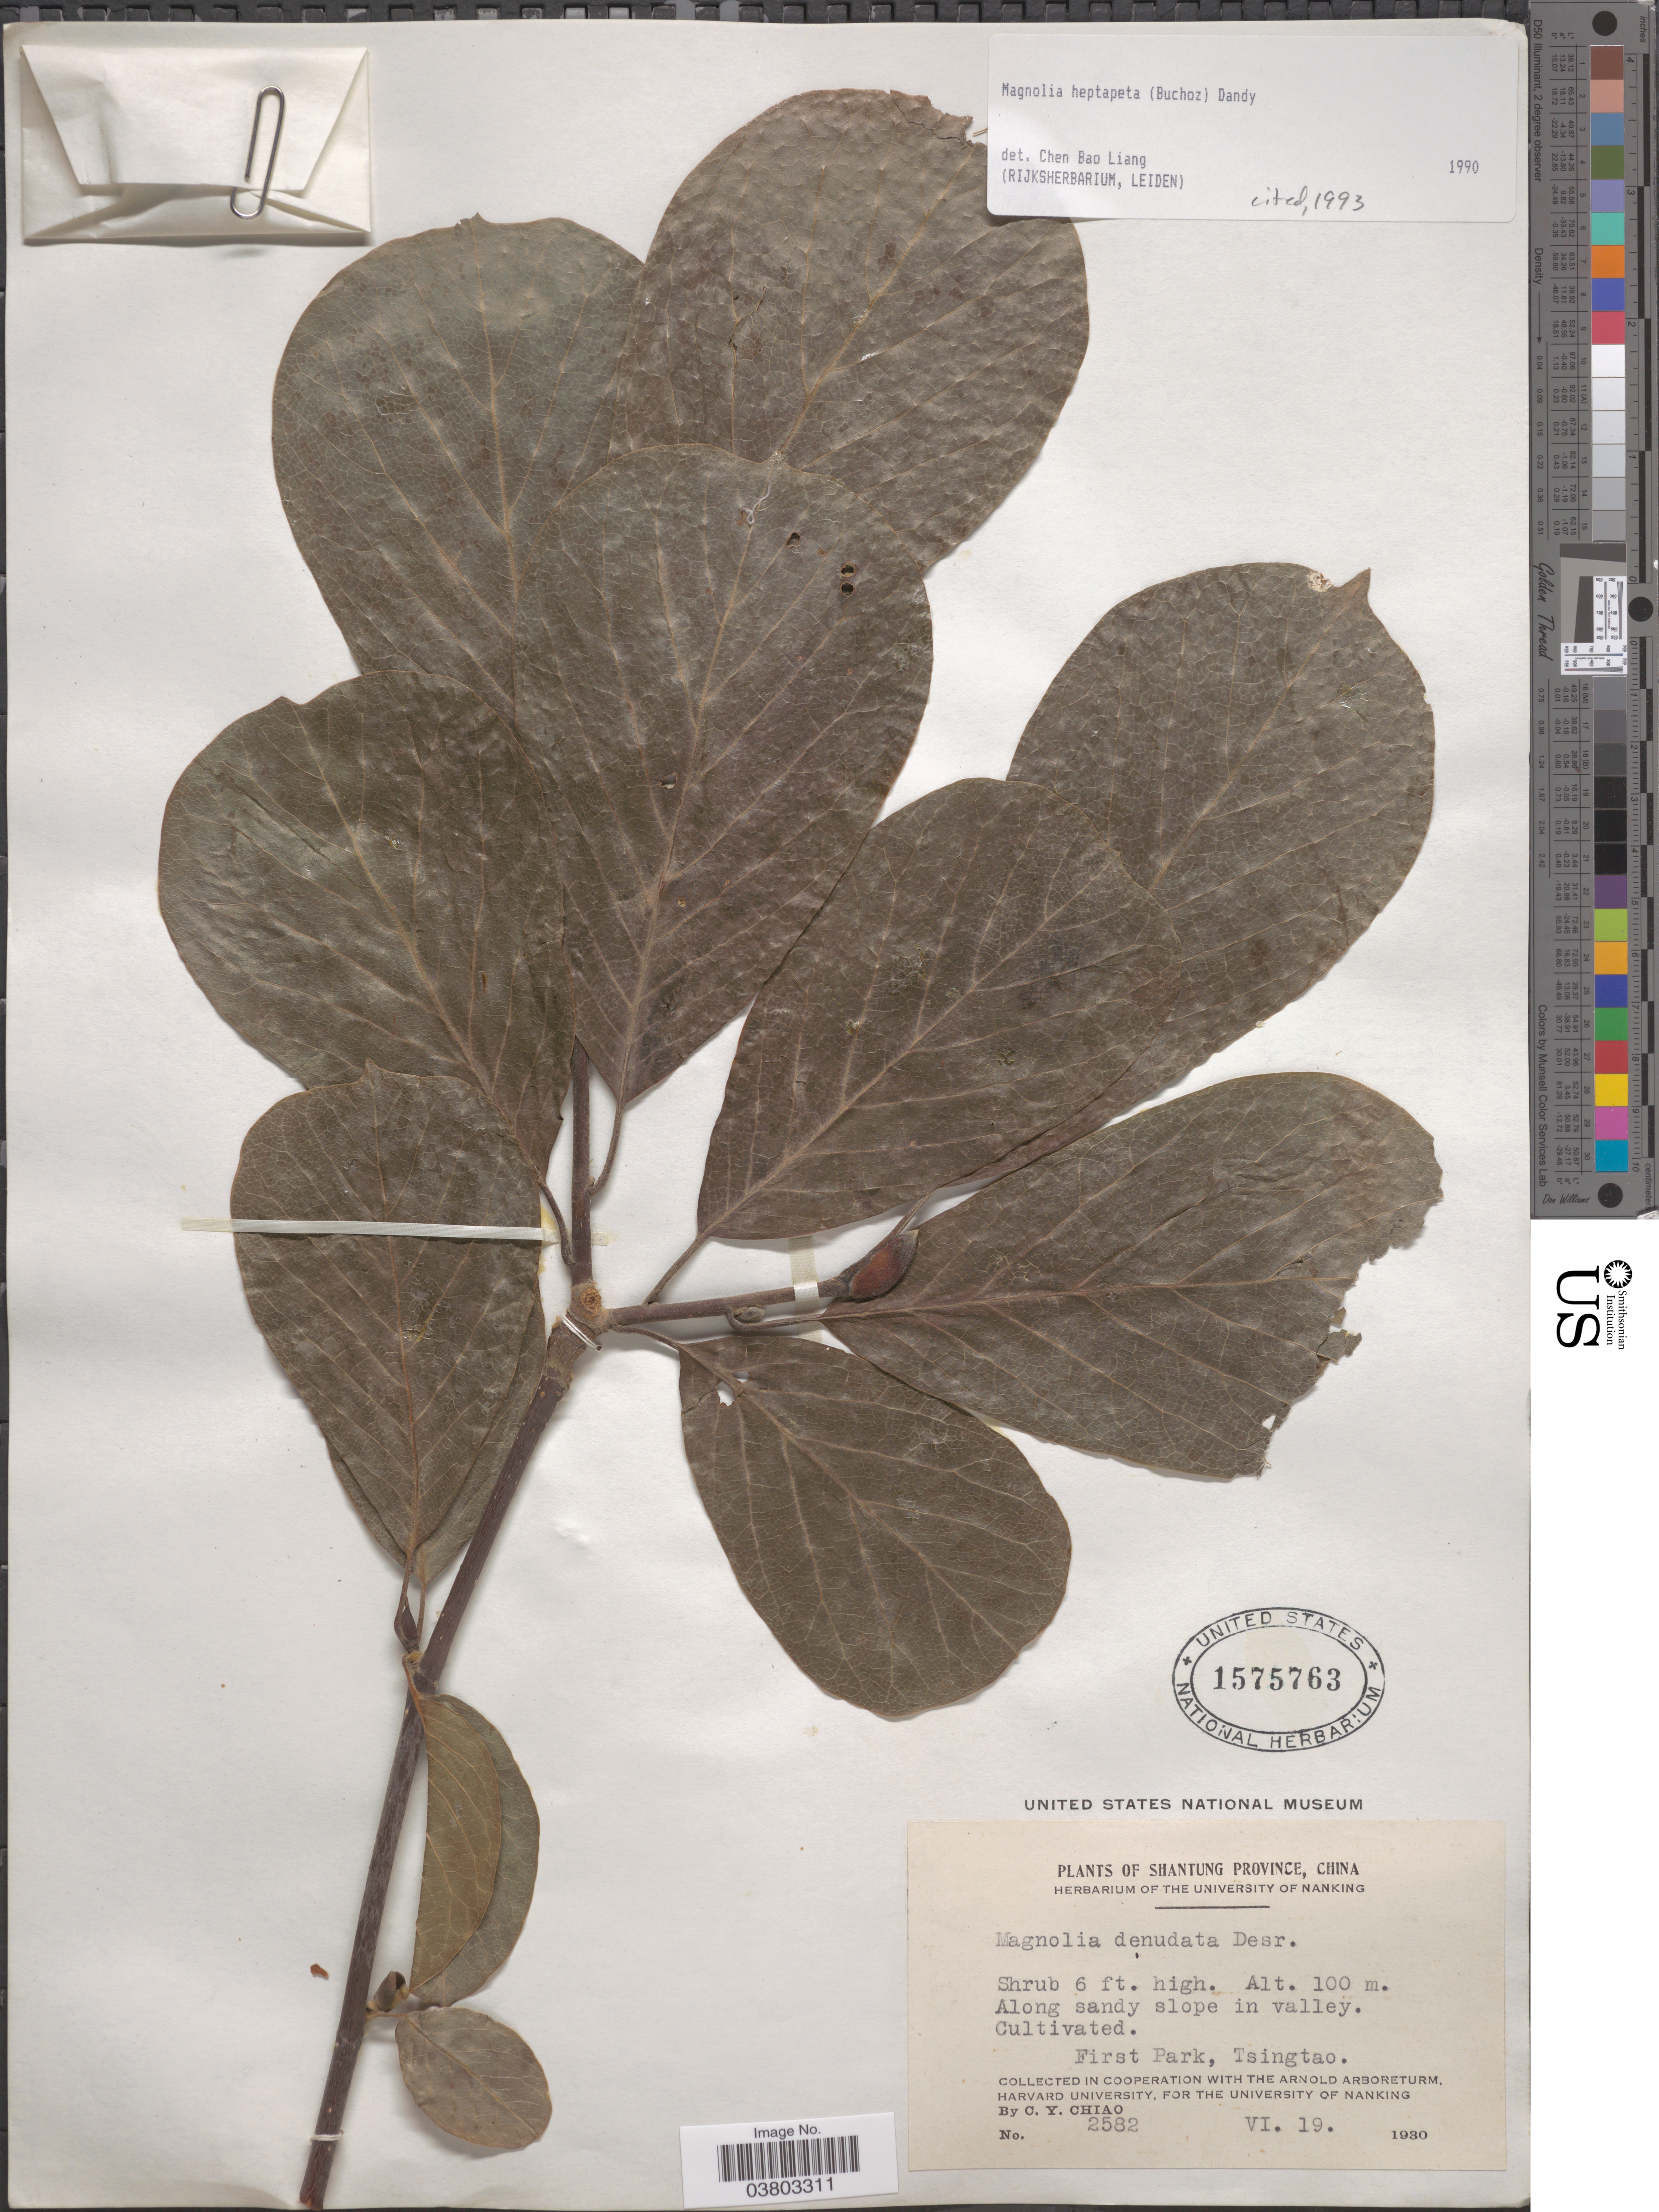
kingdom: Plantae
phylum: Tracheophyta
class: Magnoliopsida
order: Magnoliales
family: Magnoliaceae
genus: Magnolia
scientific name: Magnolia heptapeta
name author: (Buc'hoz) Dandy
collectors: C. Y. Chiao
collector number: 2582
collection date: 1930-06-19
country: China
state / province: Shandong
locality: Shantung Province. Along sandy slope in valley. First Park, Tsingtao.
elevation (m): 100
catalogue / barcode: US 1575763